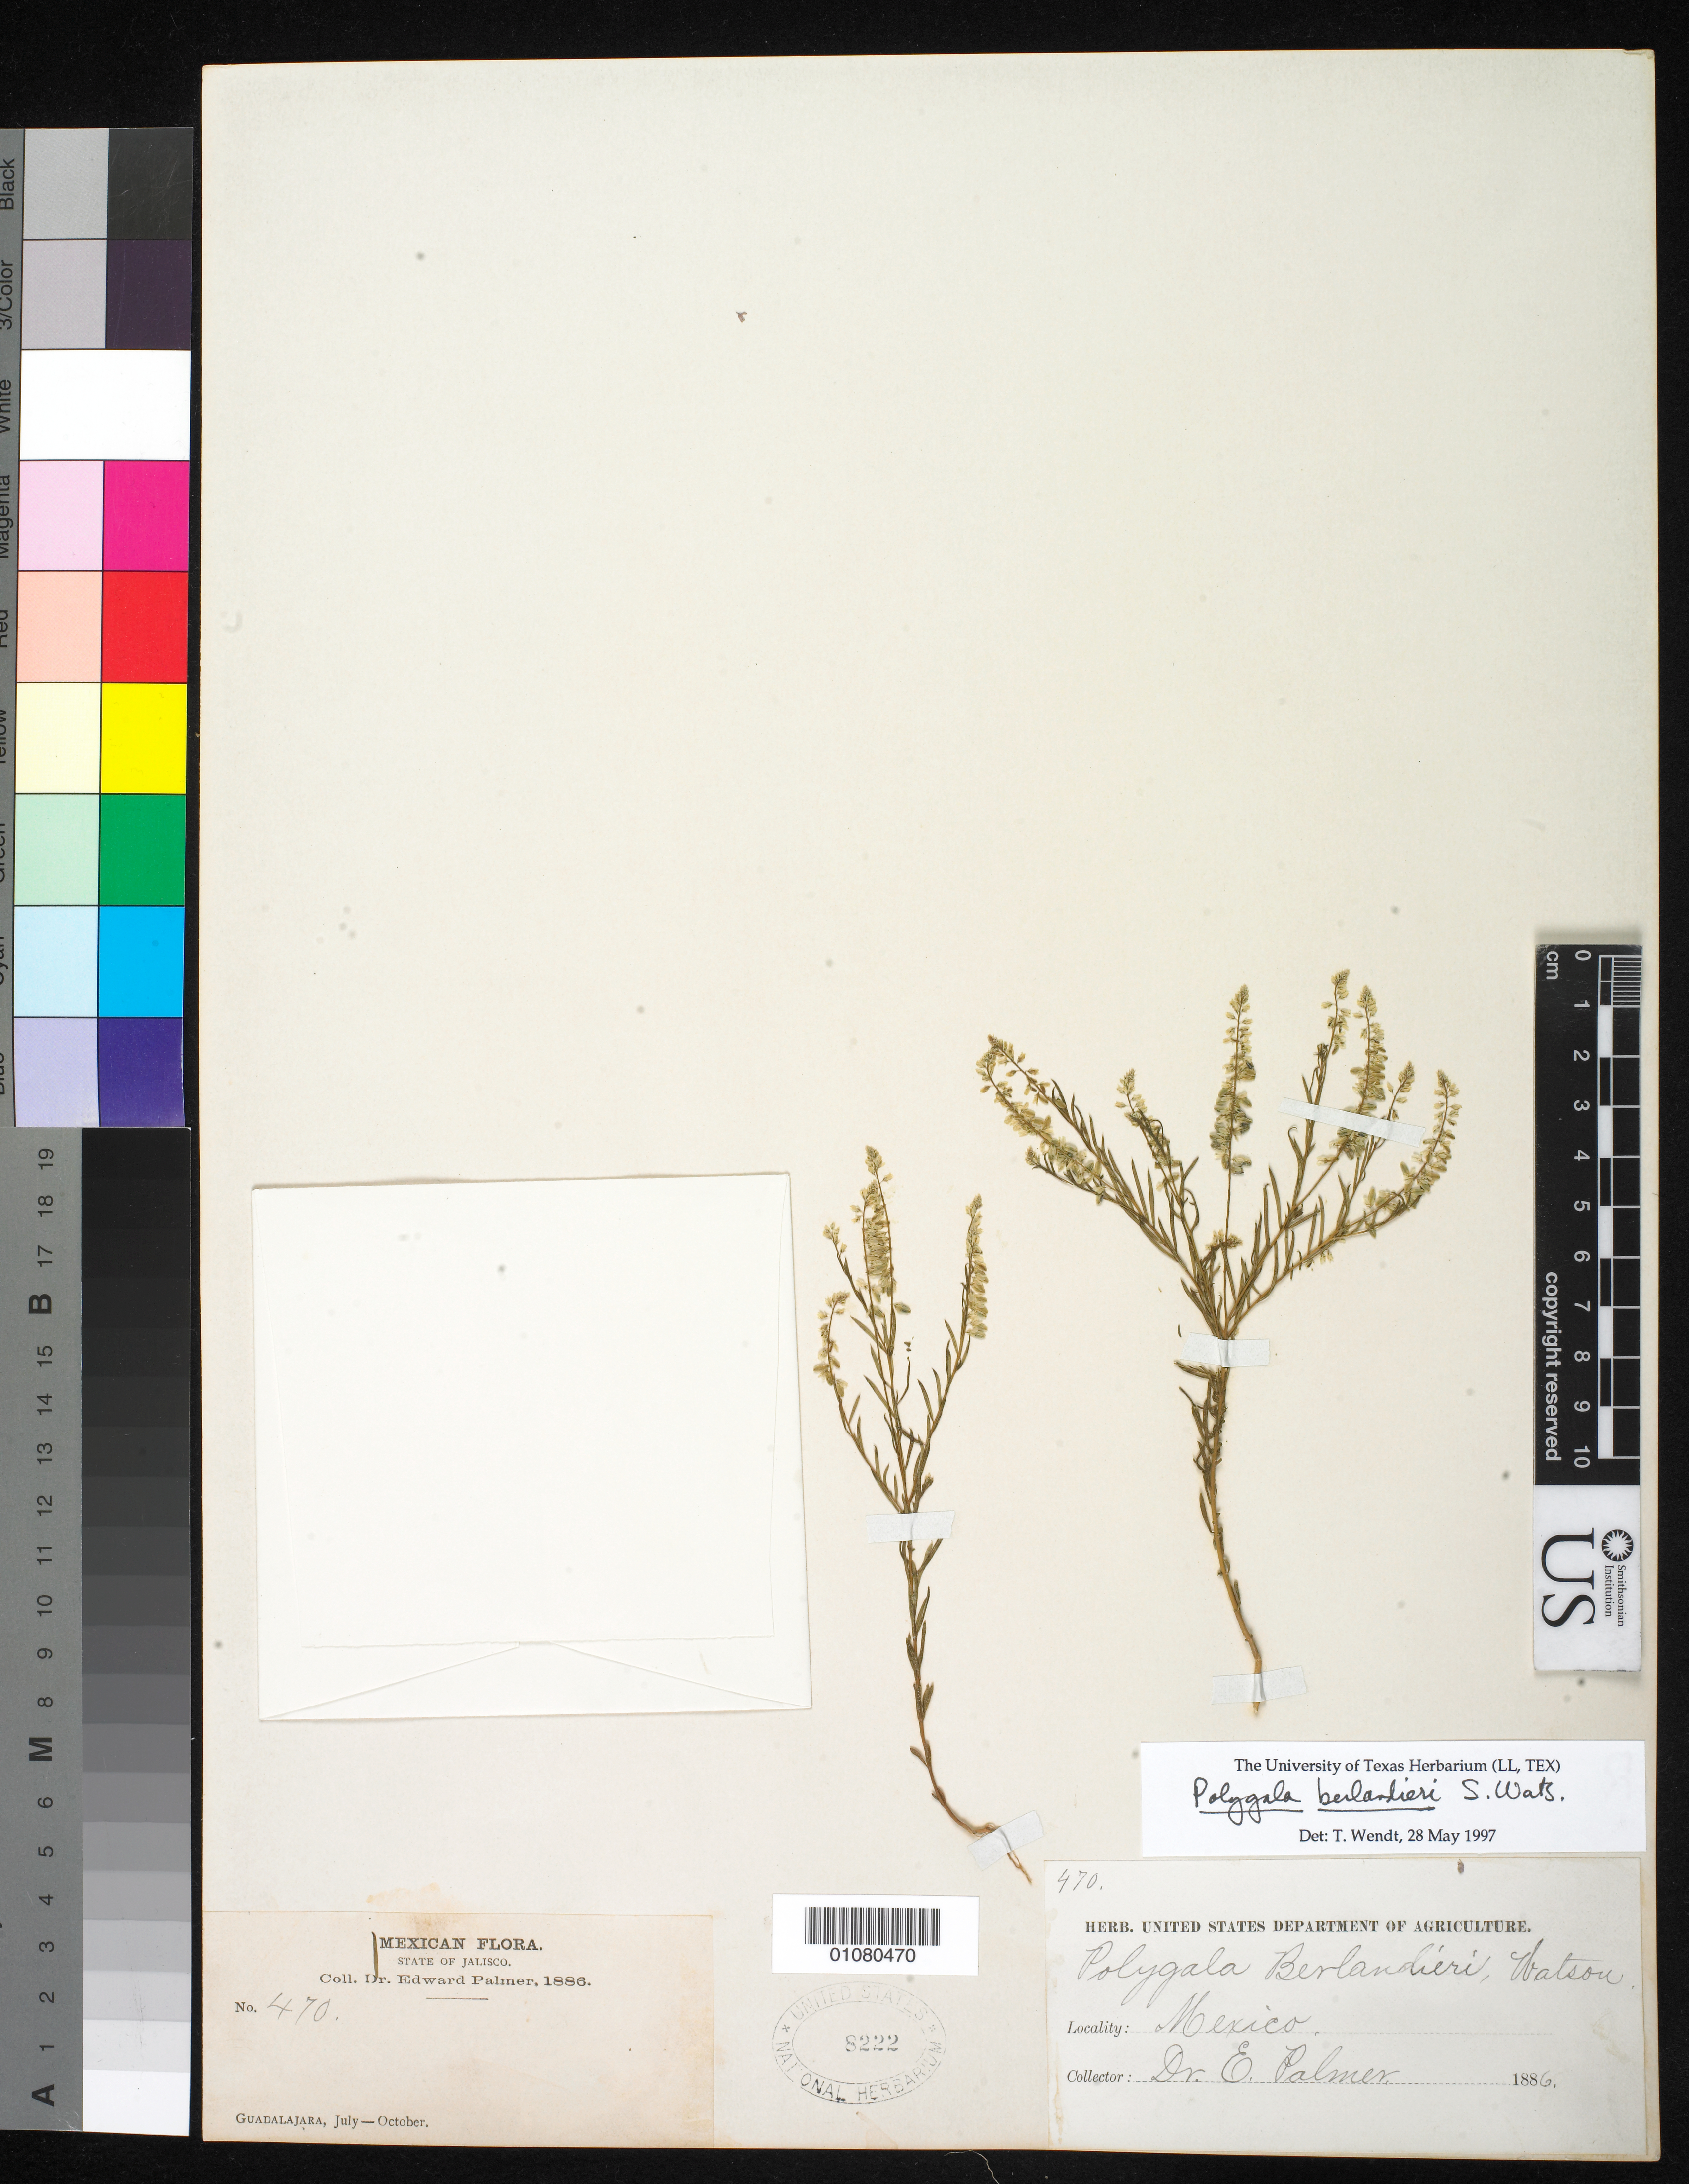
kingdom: Plantae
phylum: Tracheophyta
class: Magnoliopsida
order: Fabales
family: Polygalaceae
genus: Polygala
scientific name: Polygala berlandieri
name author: S. Watson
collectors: E. Palmer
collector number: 470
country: Mexico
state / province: Jalisco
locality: Guadalajara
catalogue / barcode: US 8222